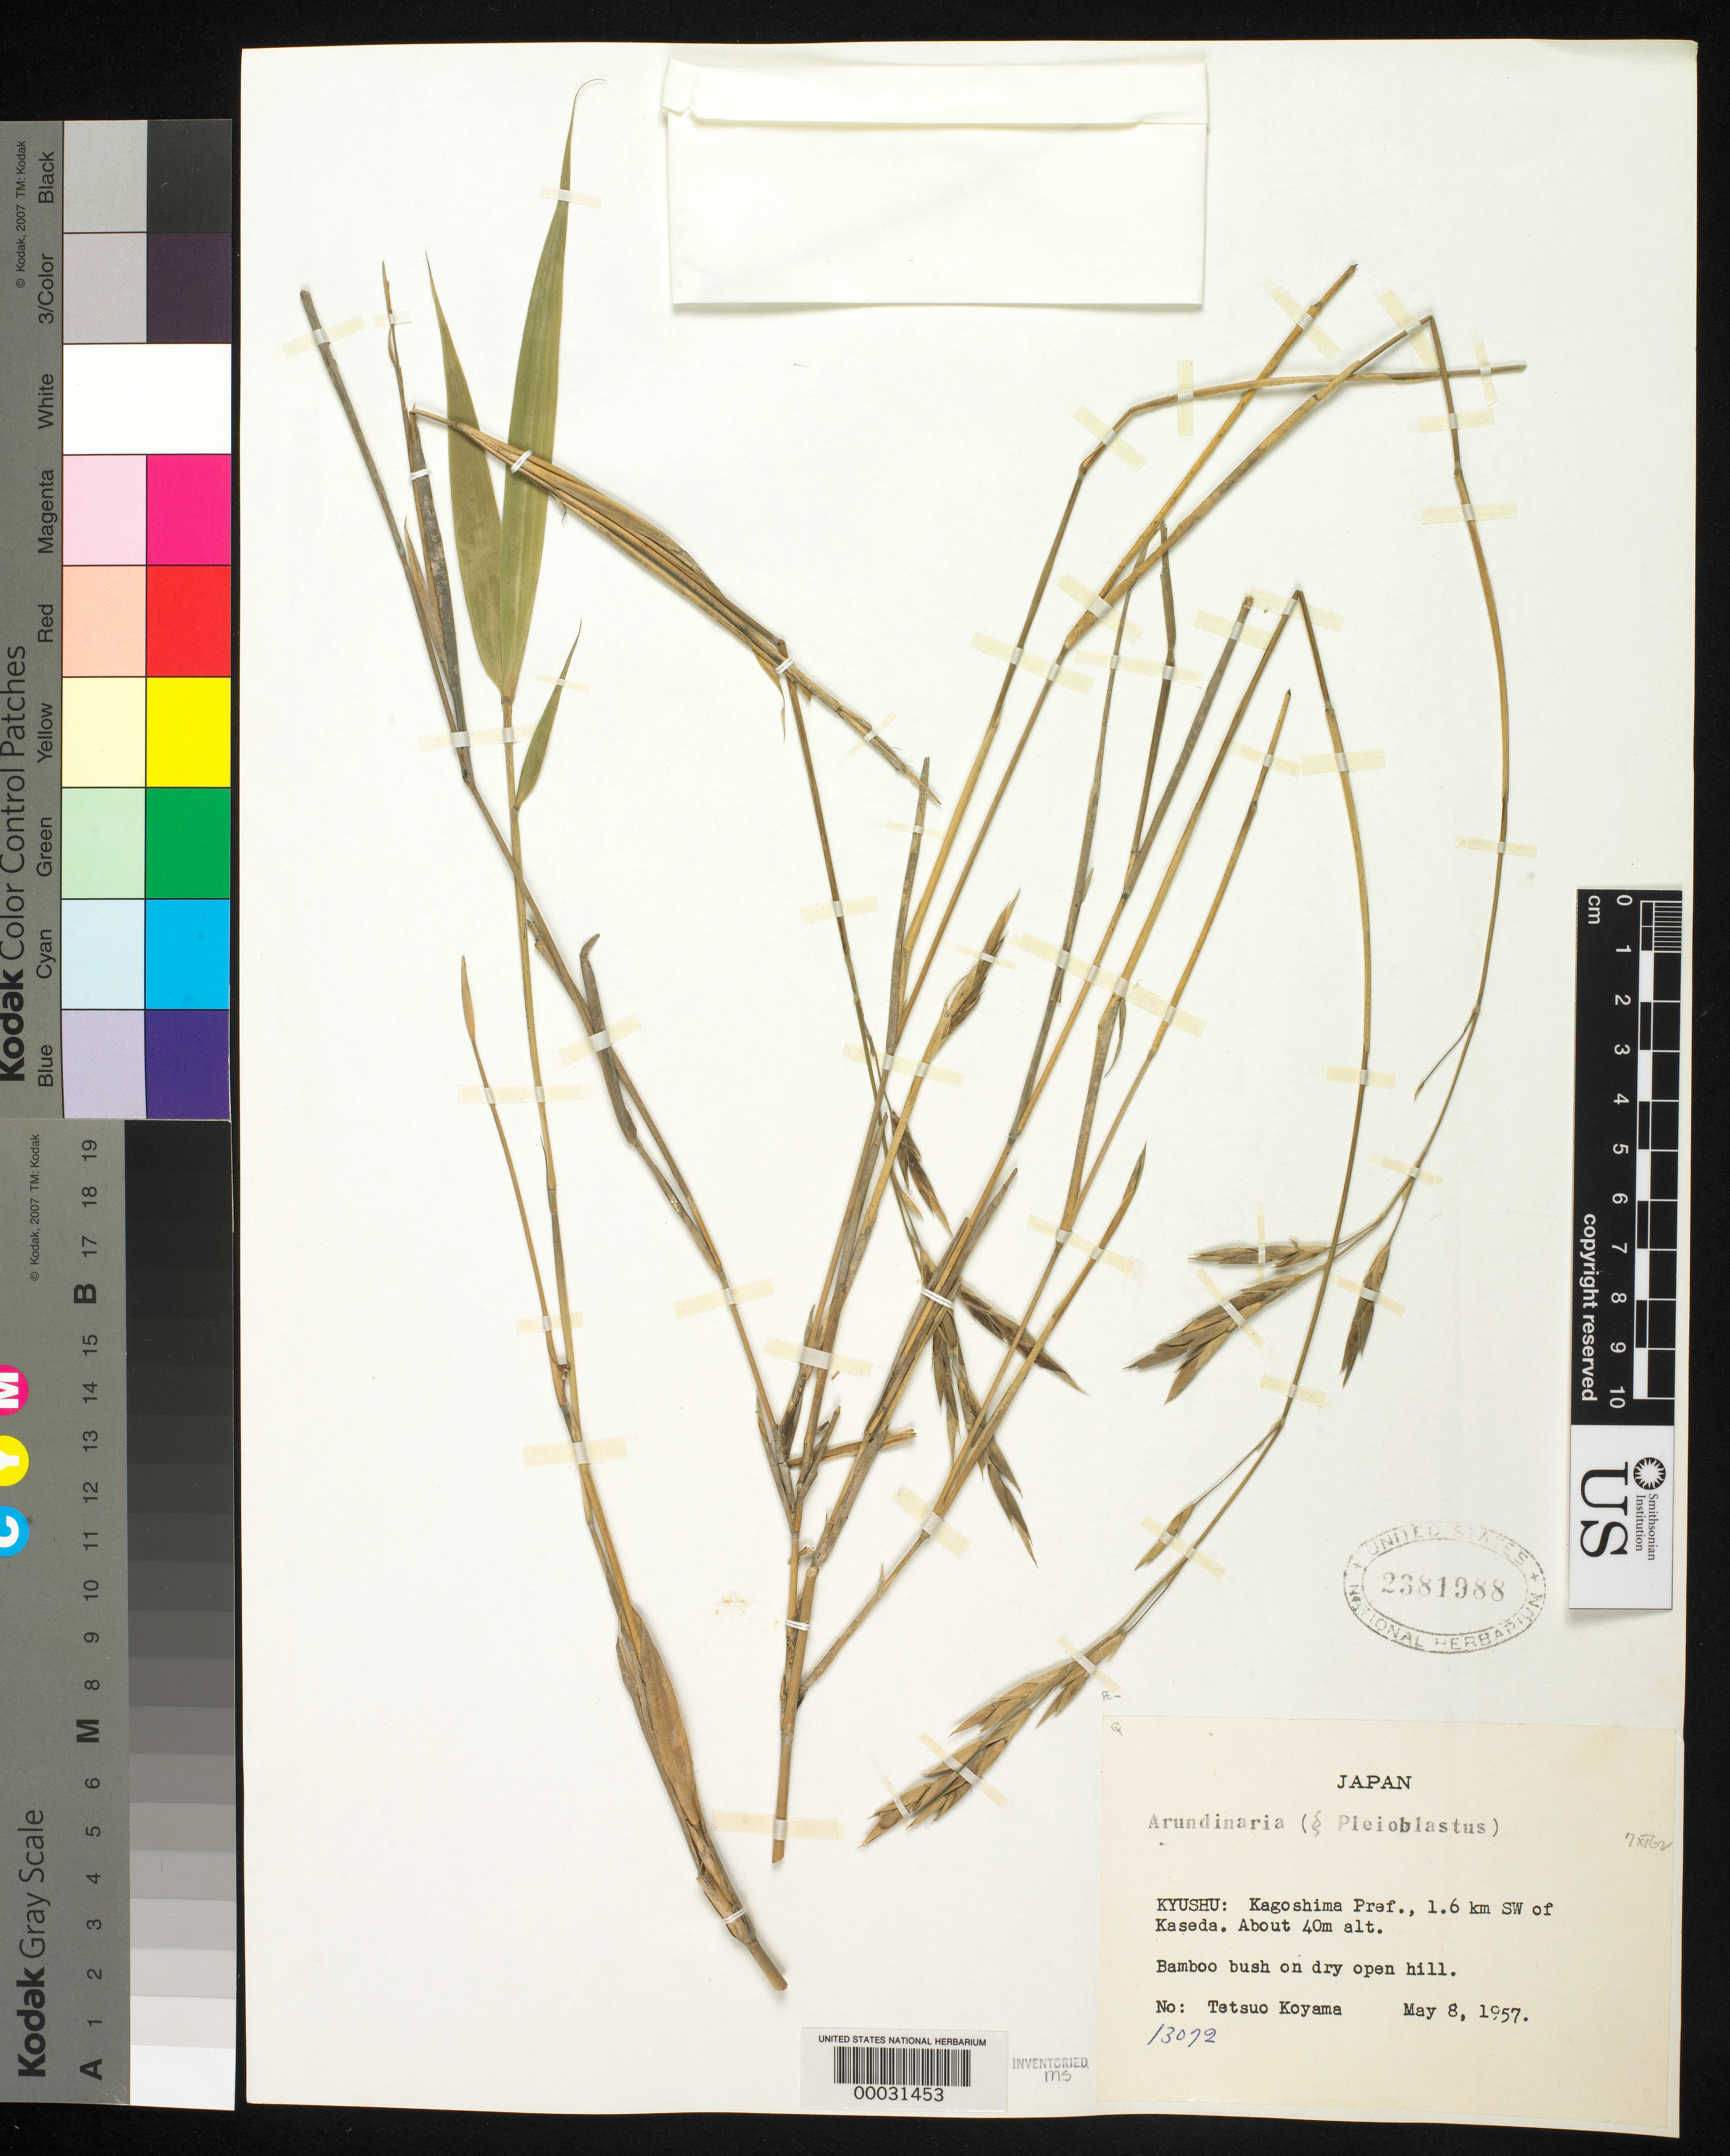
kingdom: Plantae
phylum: Tracheophyta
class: Liliopsida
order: Poales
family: Poaceae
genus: Arundinaria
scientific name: Arundinaria sp.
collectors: T. Koyama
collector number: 13072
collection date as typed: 08 May 1957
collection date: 1957-05-08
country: Japan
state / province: Kagosima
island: Kyushu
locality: Kaseda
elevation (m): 40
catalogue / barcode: US 2381988